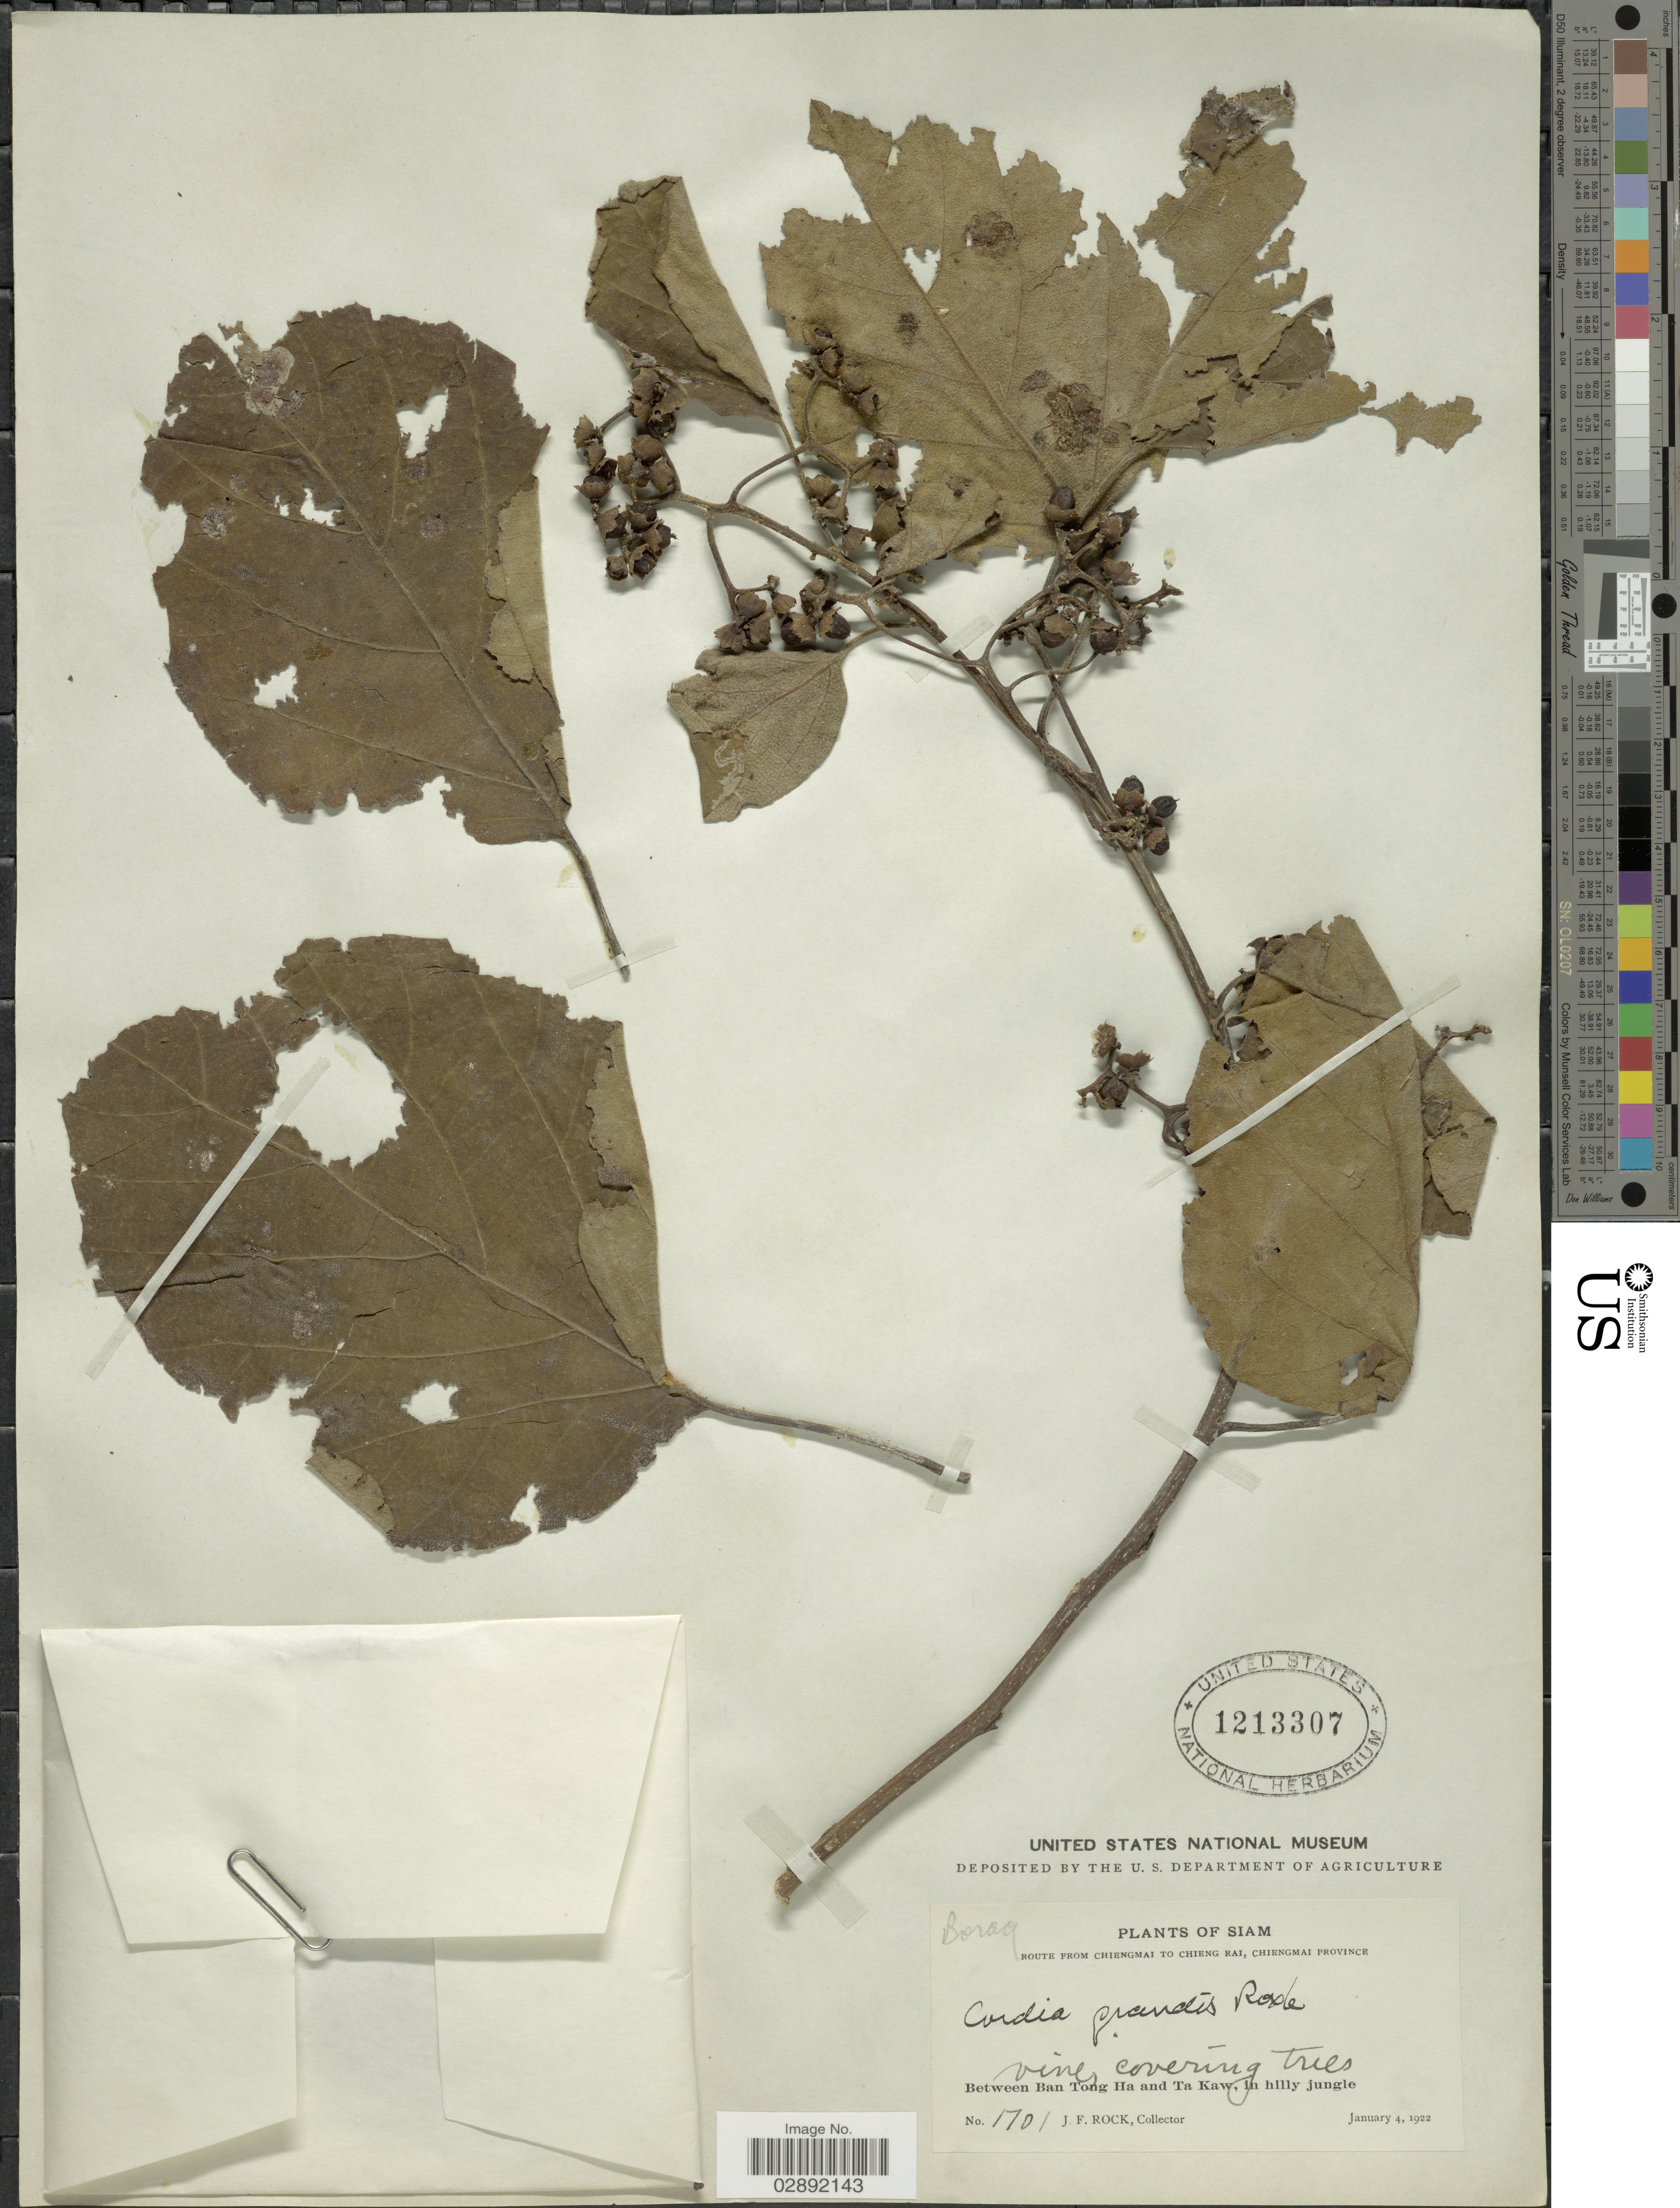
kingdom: Plantae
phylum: Tracheophyta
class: Magnoliopsida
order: Boraginales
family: Cordiaceae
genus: Cordia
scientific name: Cordia grandis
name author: Roxb.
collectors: J. Rock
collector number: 1701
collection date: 1922-01-04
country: Thailand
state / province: Chiang Mai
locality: Route from Chiengmai to Chieng Rai. Between Ban Tomg Ha and Ta Kaw.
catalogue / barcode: US 1213307